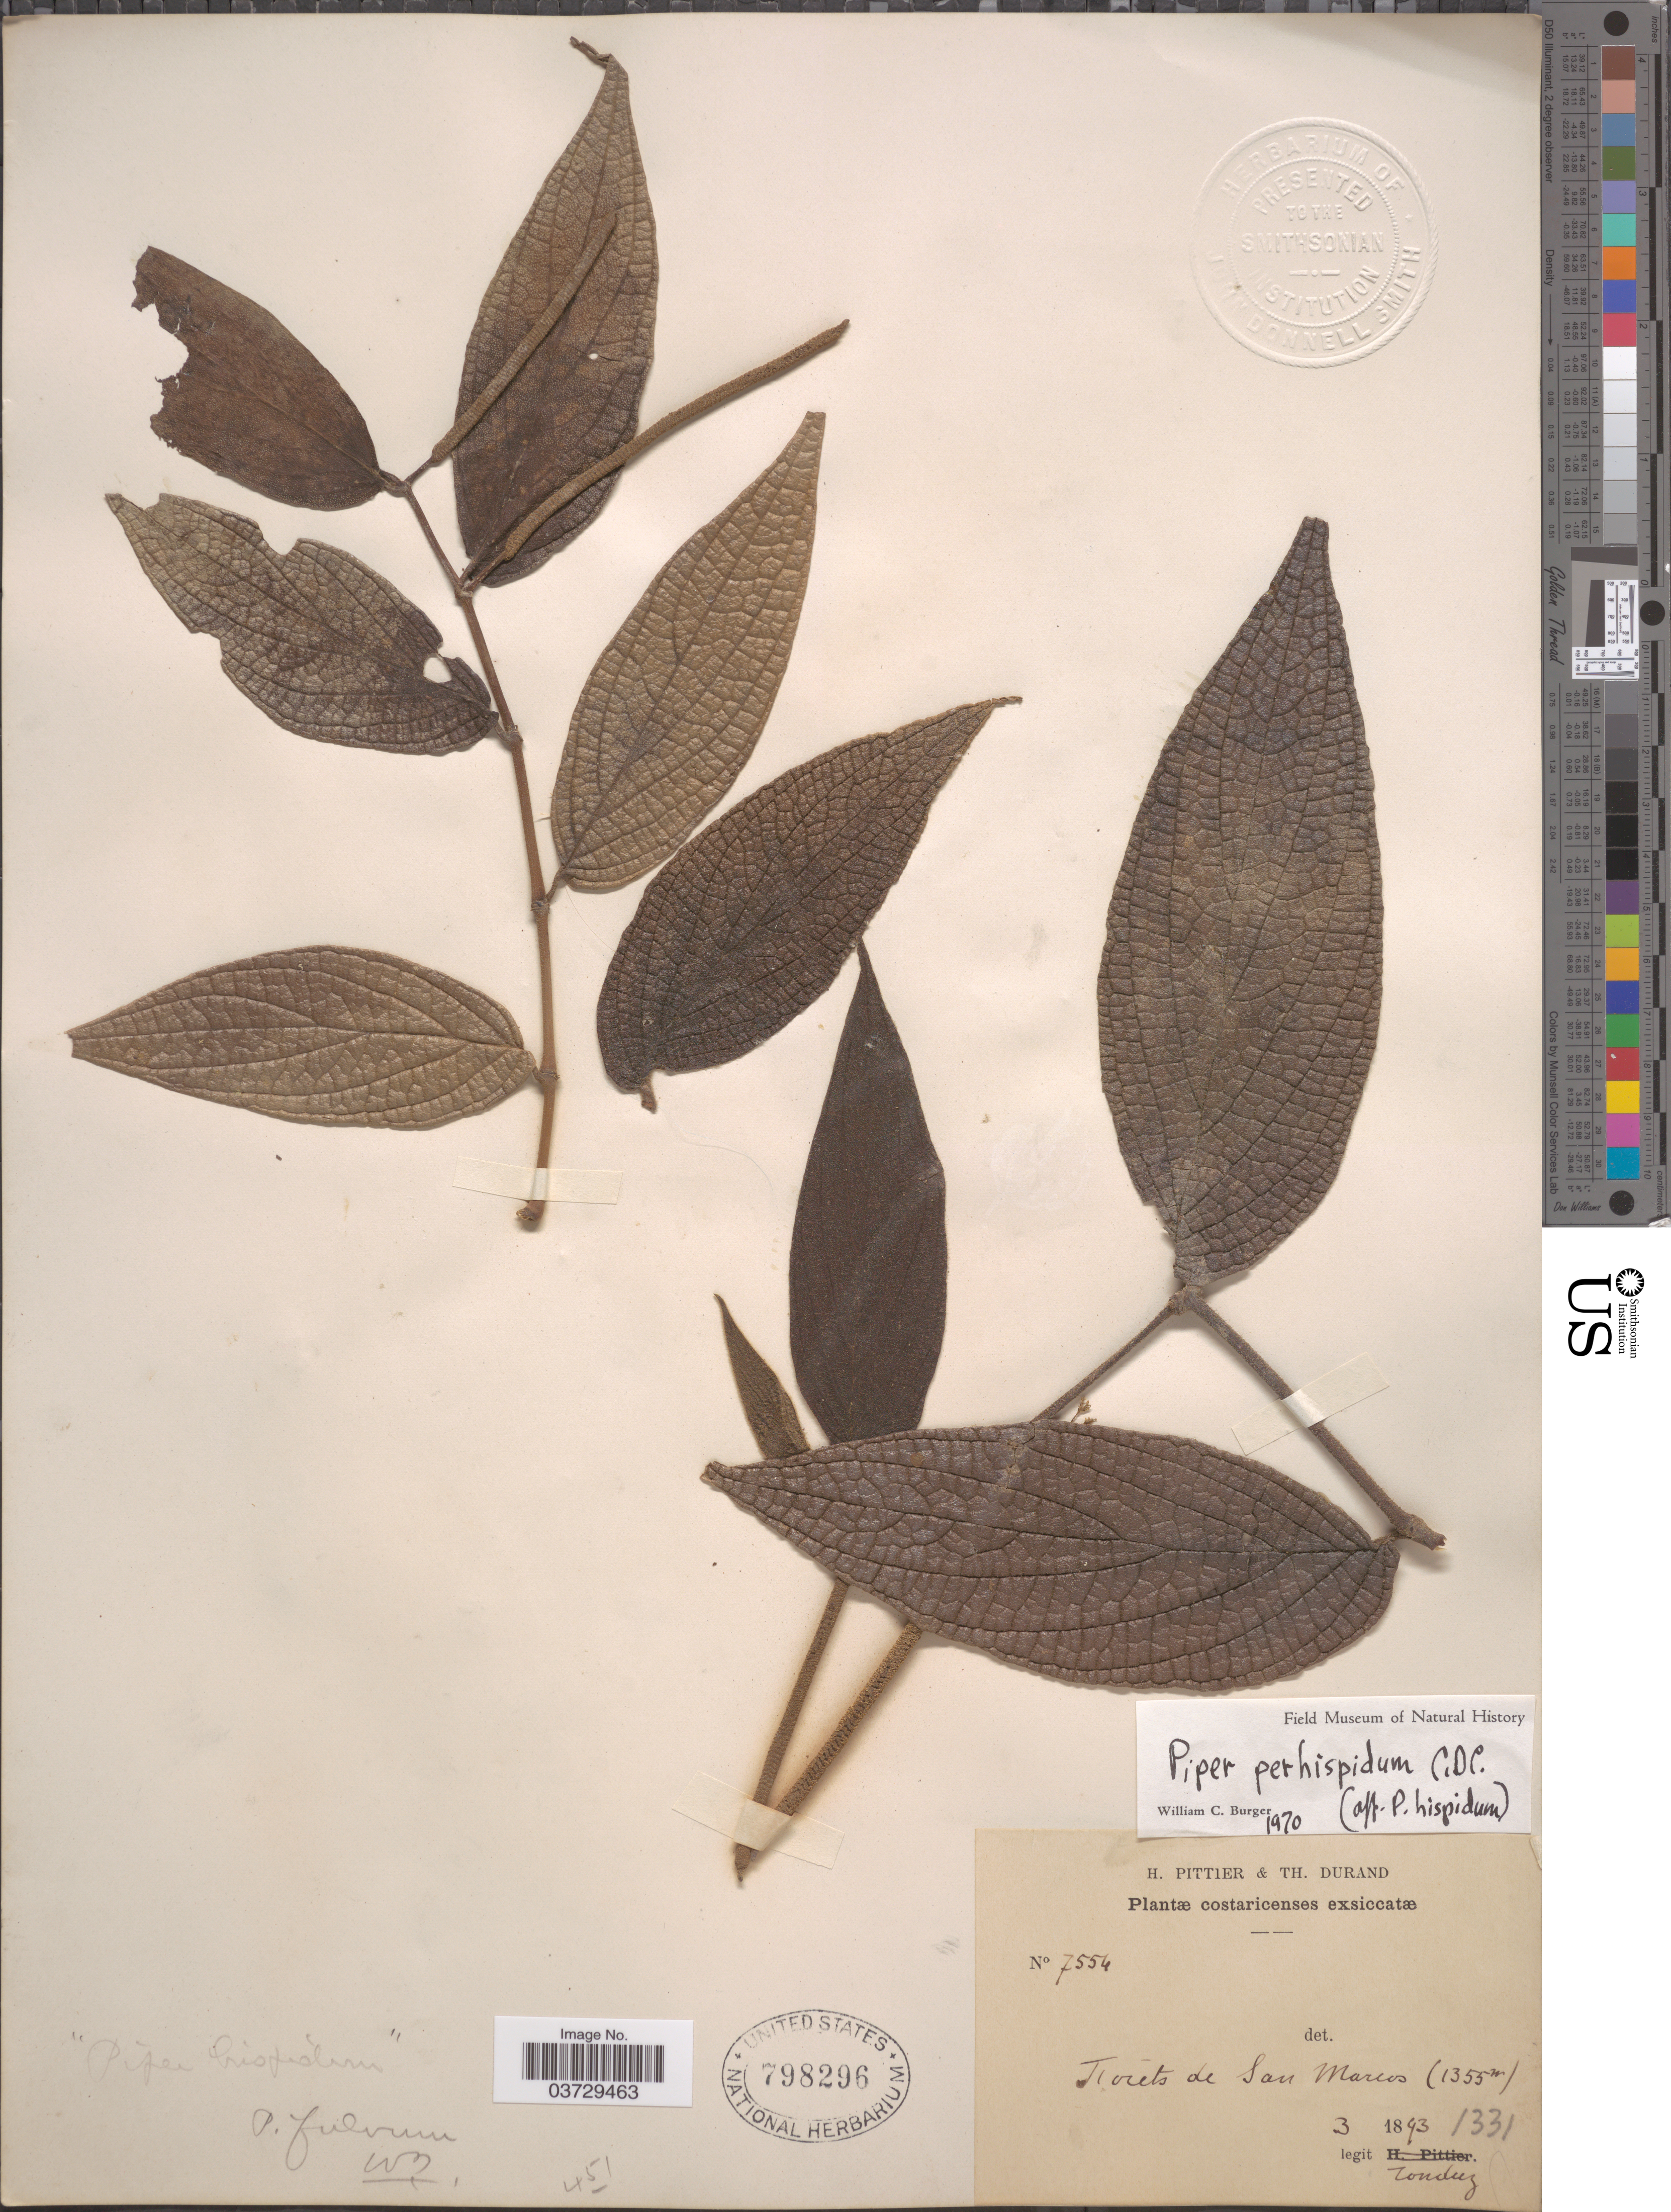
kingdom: Plantae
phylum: Tracheophyta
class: Magnoliopsida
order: Piperales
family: Piperaceae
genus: Piper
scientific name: Piper perhispidum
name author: C. DC.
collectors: Tonduz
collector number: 7554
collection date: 1893-03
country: Costa Rica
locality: Forêts de San Marcos.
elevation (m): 1355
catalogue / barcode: US 798296